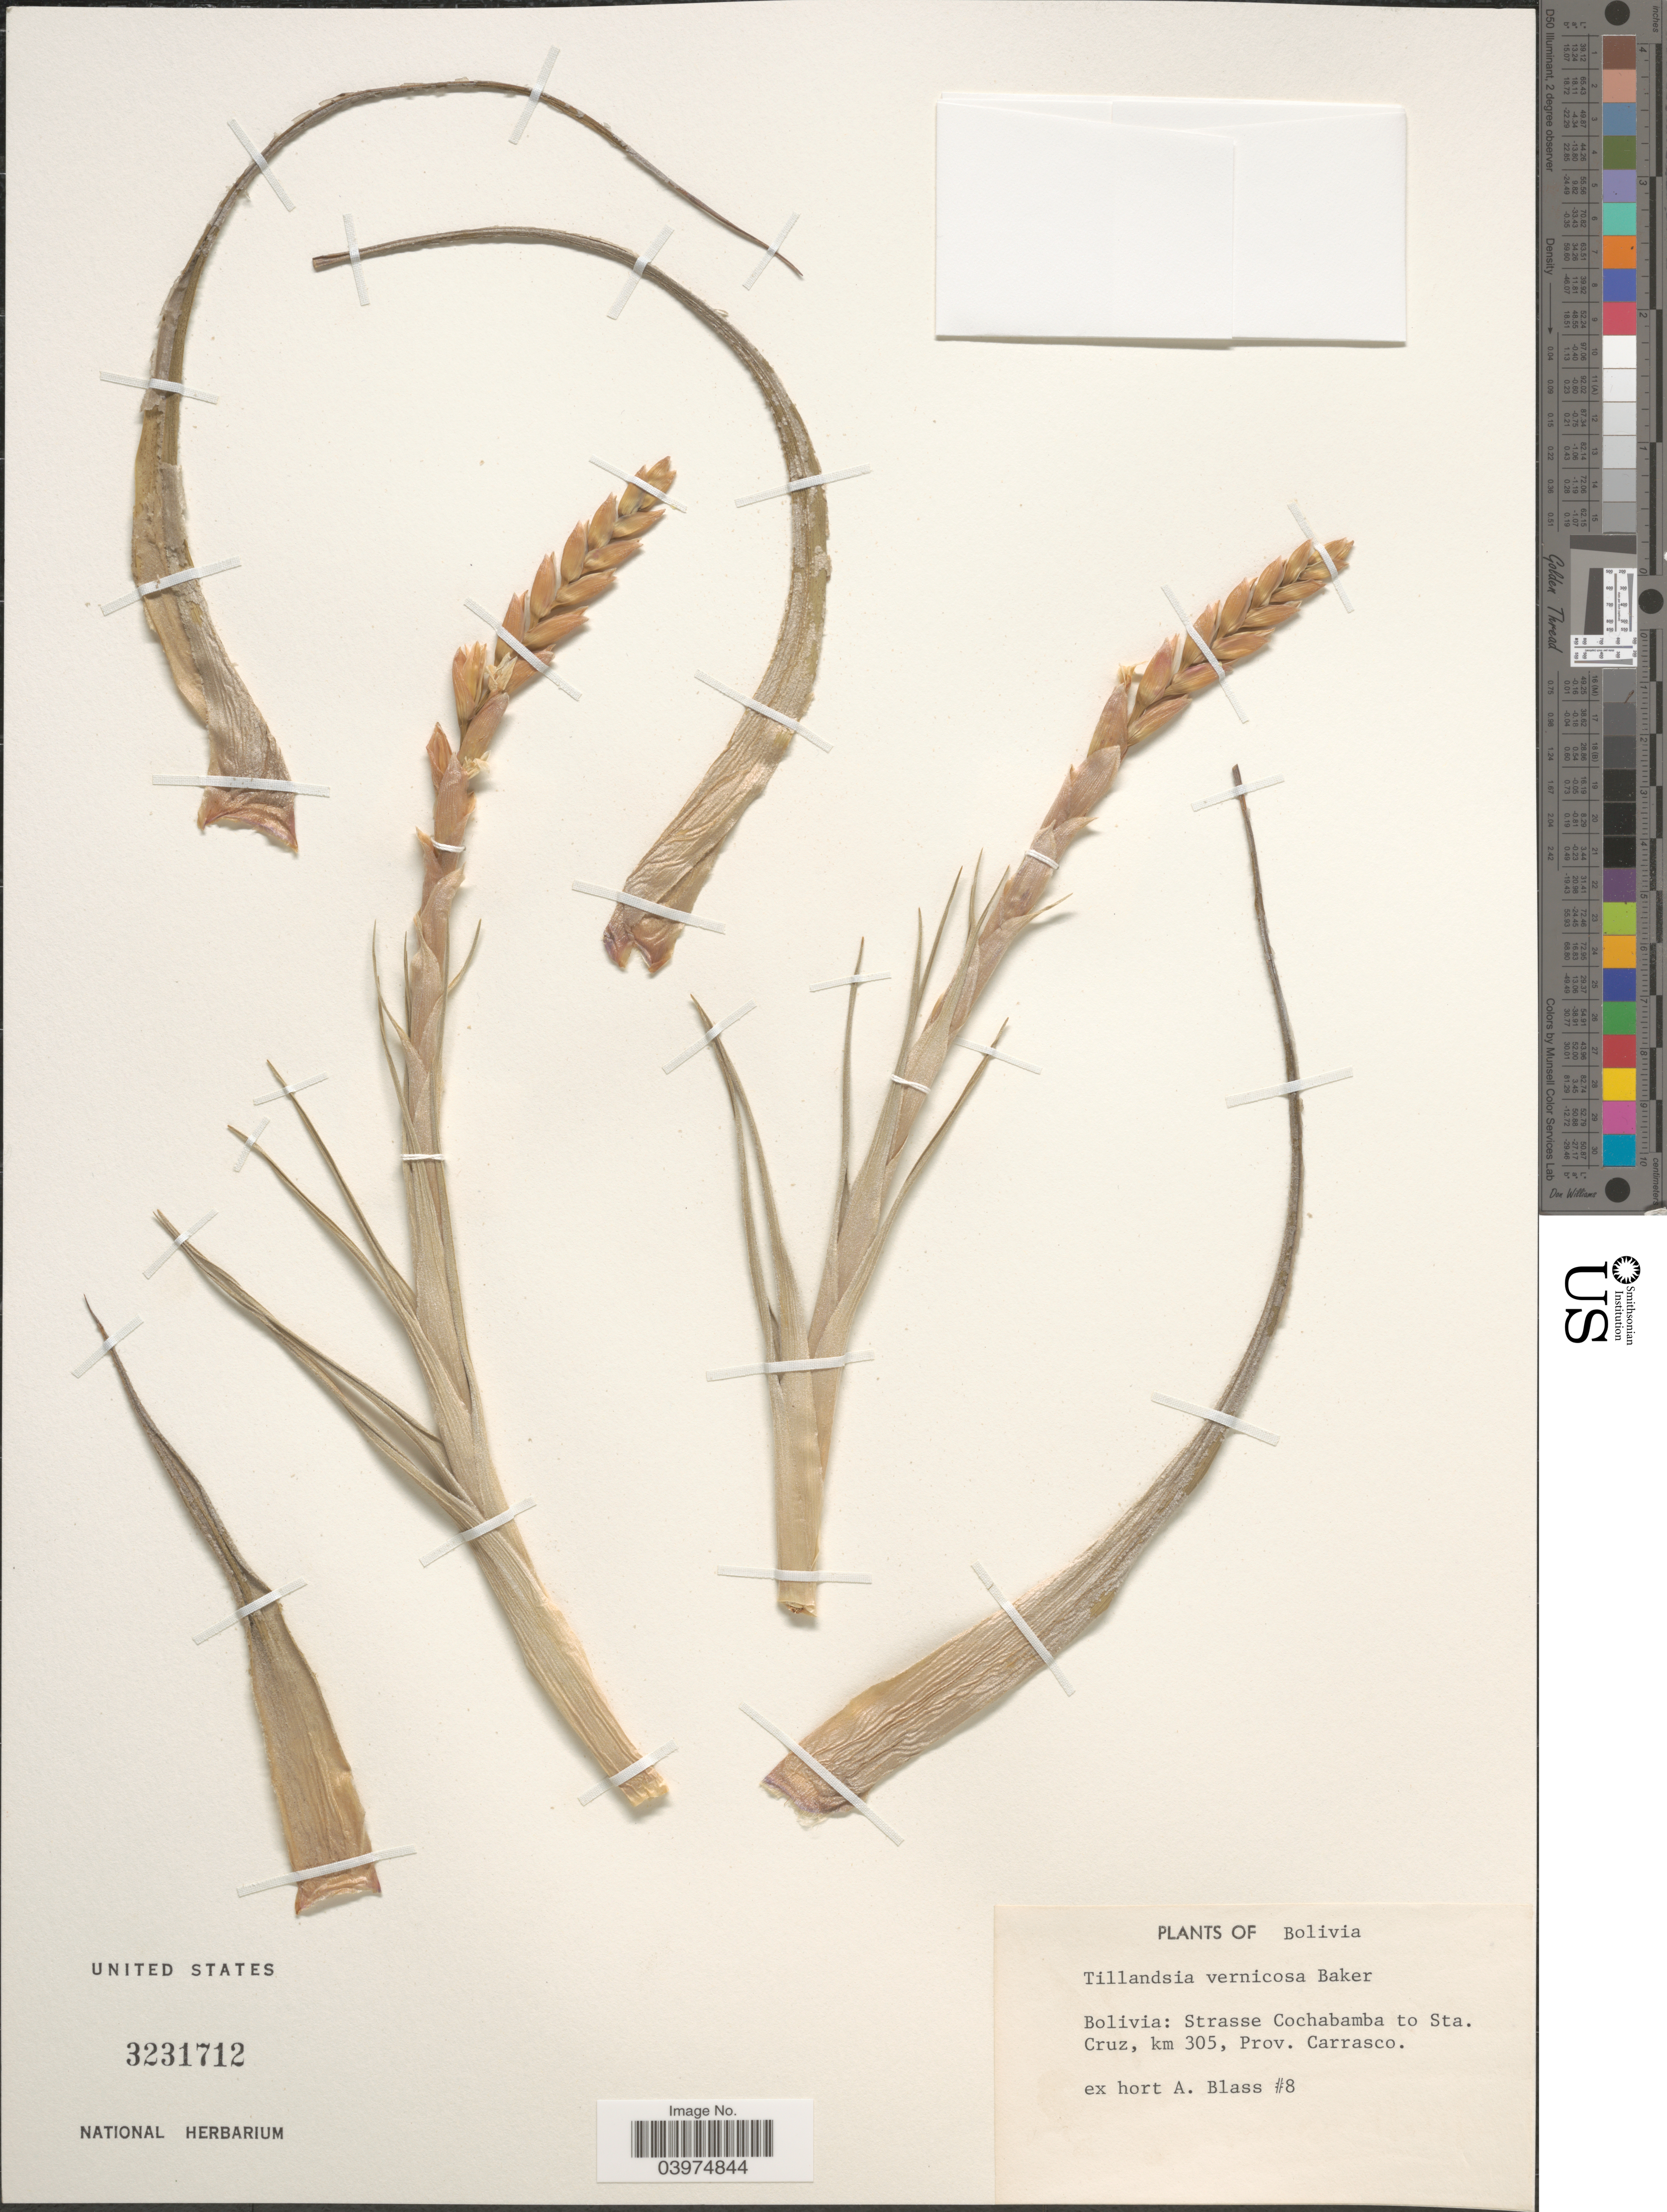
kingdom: Plantae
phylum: Tracheophyta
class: Liliopsida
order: Poales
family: Bromeliaceae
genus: Tillandsia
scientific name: Tillandsia vernicosa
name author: Baker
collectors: Ex hort A. Blass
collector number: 8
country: Bolivia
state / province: Santa Cruz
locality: Strasse Cochabamba to Sta. Cruz, km 305, Prov. Carrasco.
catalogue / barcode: US 3231712